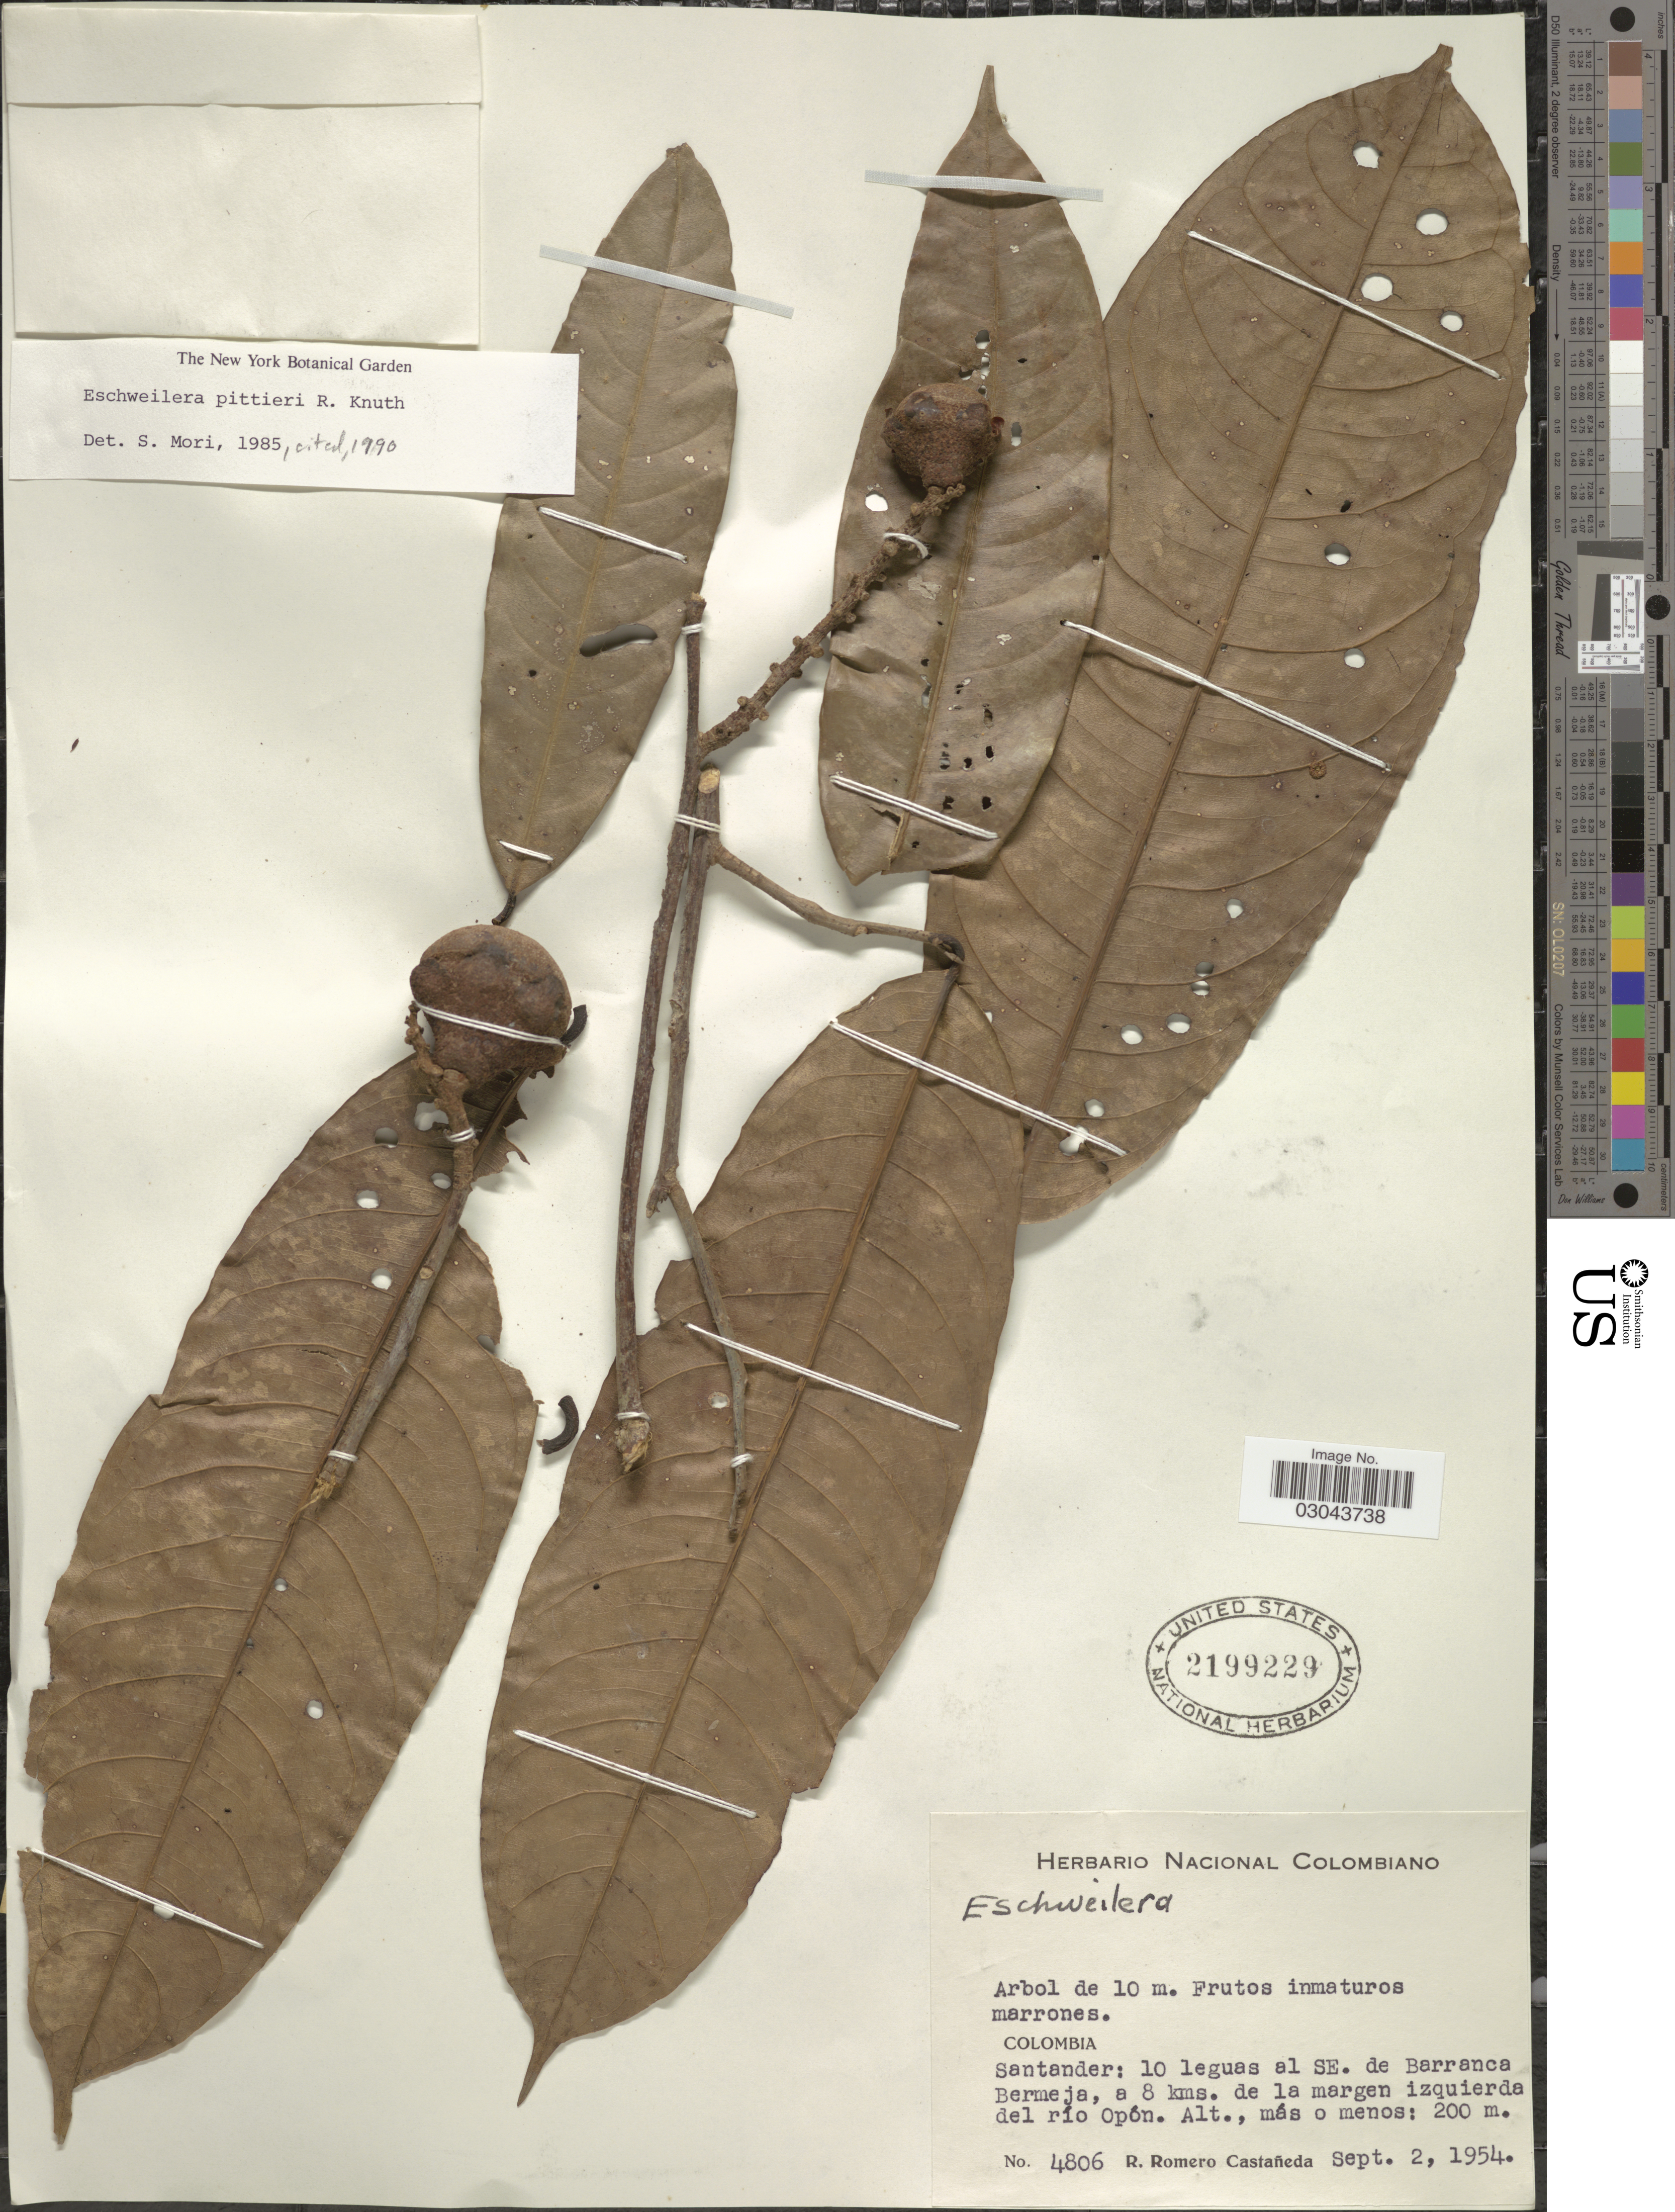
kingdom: Plantae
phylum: Tracheophyta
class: Magnoliopsida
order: Ericales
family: Lecythidaceae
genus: Eschweilera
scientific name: Eschweilera pittieri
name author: R. Knuth in Engl.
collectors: R. Romero Castañeda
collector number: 4806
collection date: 1954-09-02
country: Colombia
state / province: Santander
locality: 10 leguas al SE. de Barranca Bermeja, a 8 kms. de la margen izquierda del río Opón.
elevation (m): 200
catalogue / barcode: US 2199229